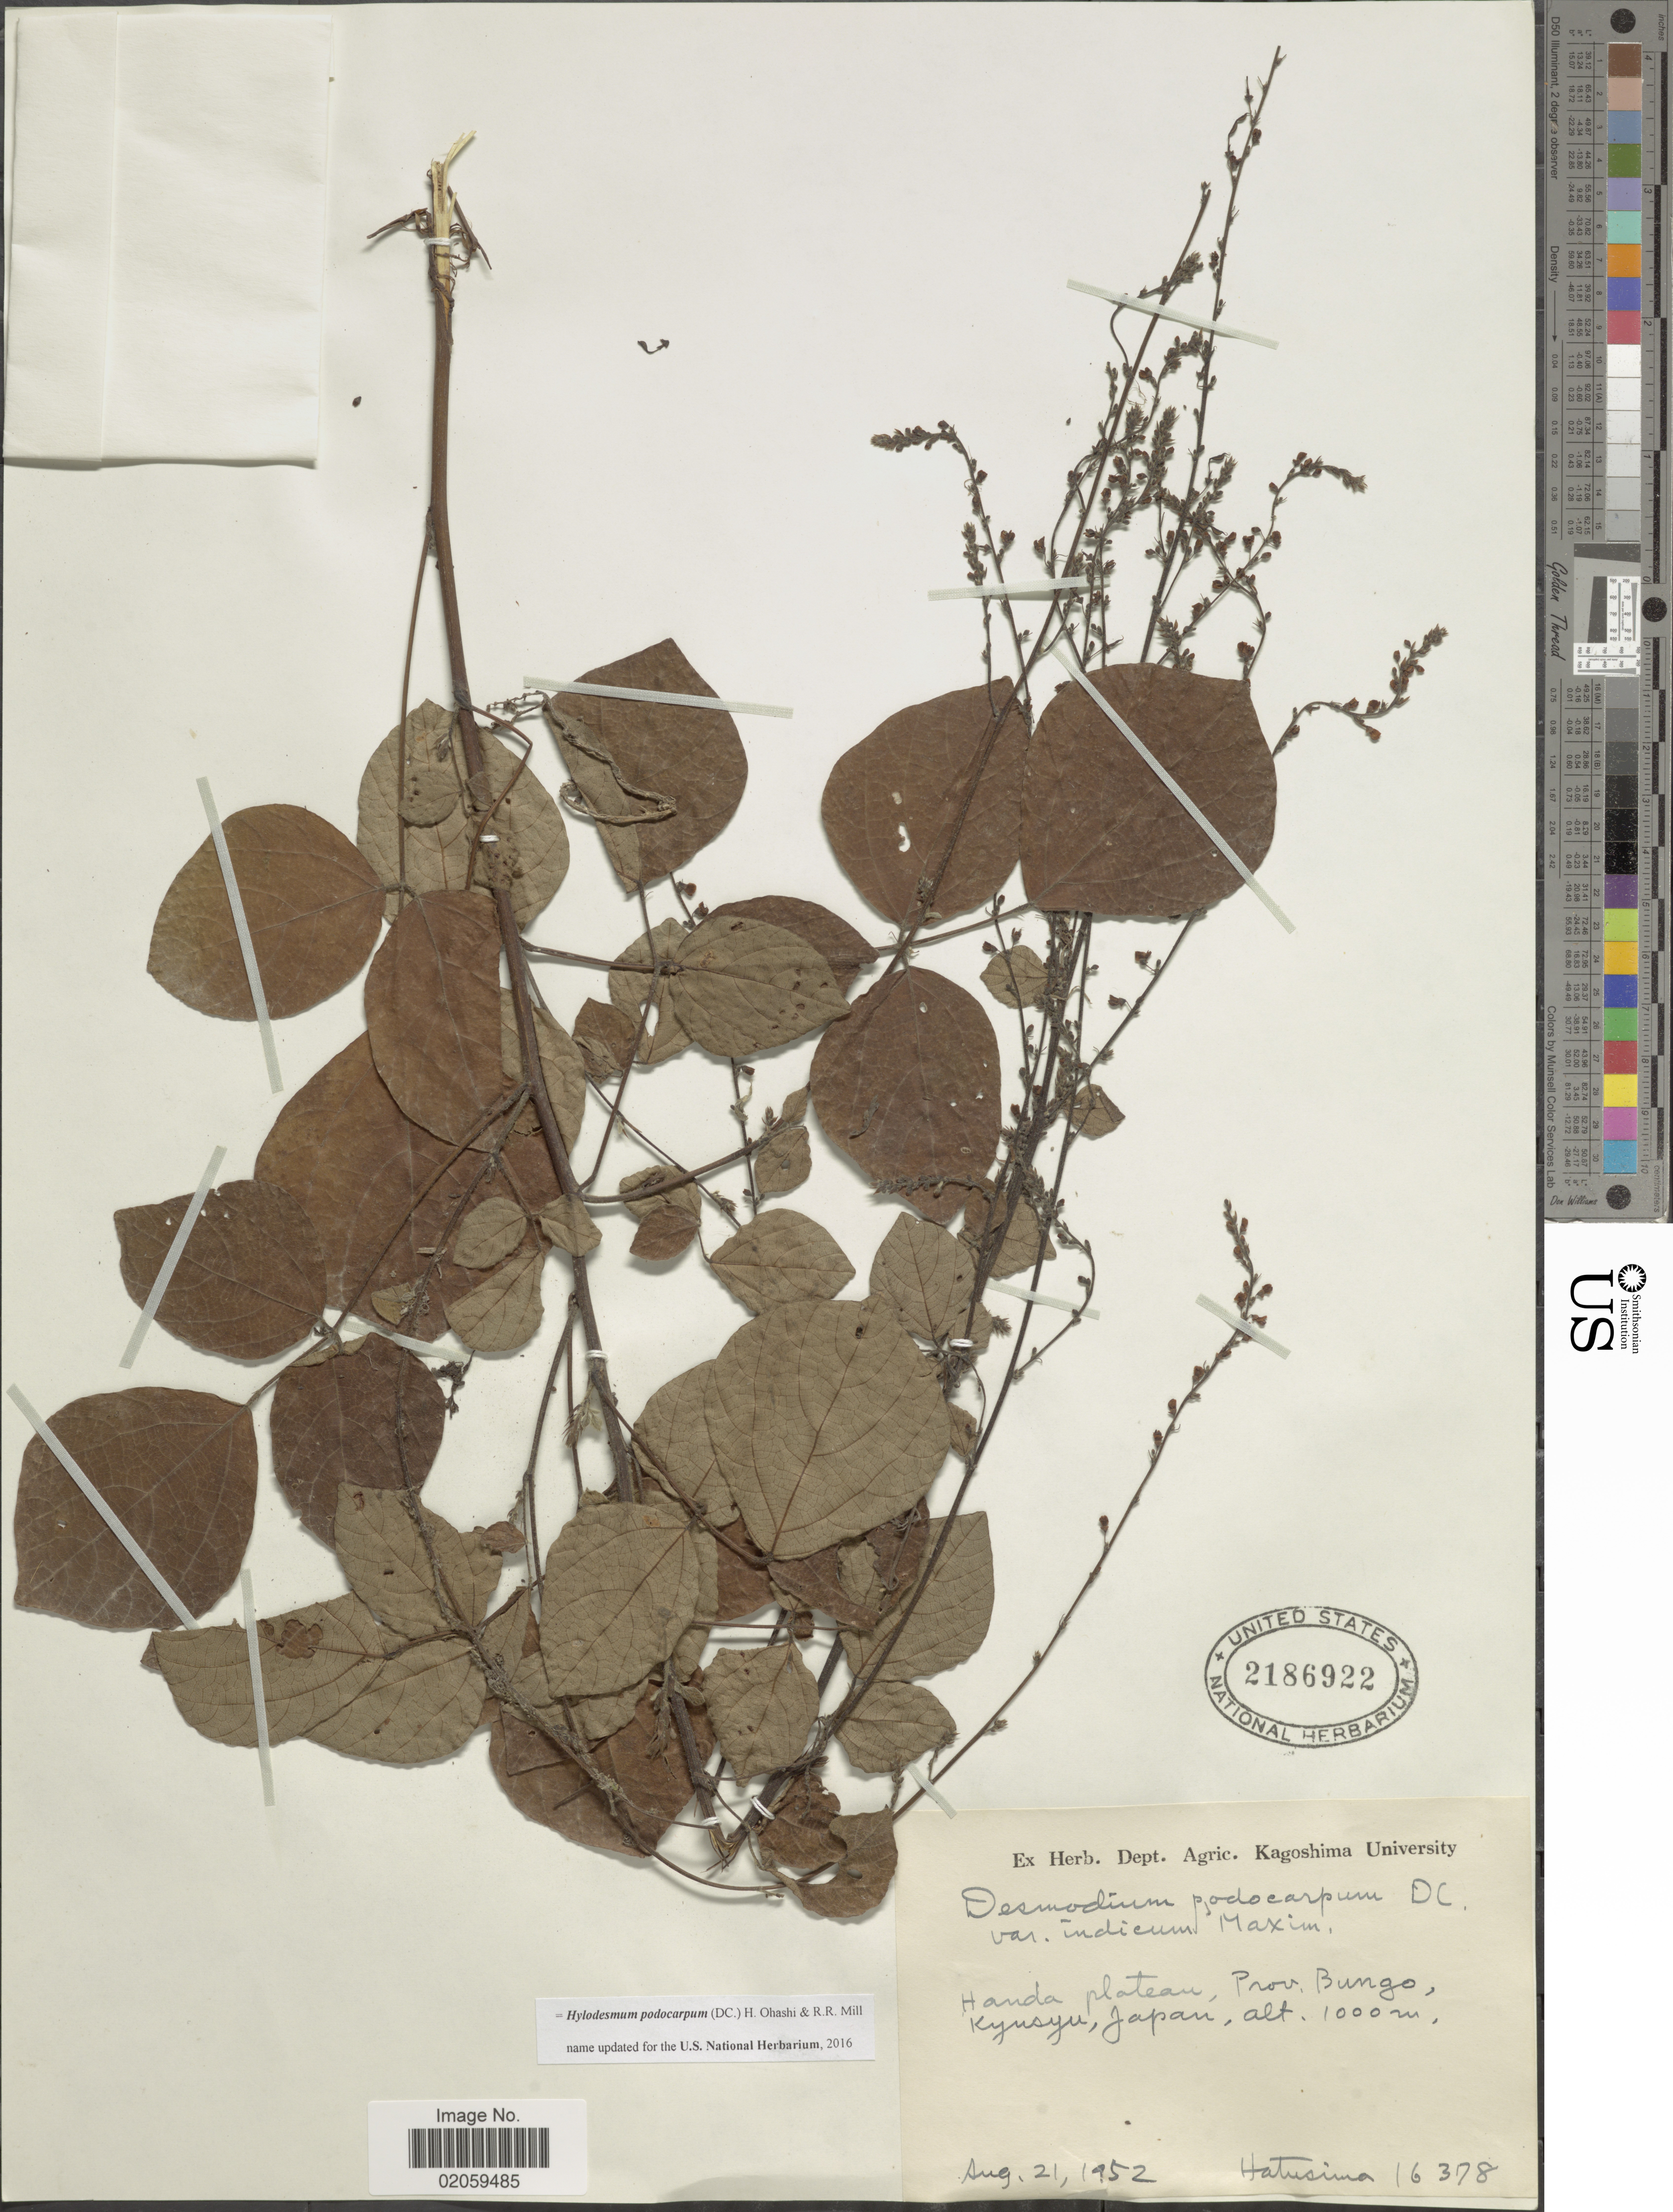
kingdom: Plantae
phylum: Tracheophyta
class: Magnoliopsida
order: Fabales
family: Fabaceae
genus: Hylodesmum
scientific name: Hylodesmum podocarpum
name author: (DC.) H. Ohashi & R.R. Mill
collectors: -. Hatusima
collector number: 16378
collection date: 1952-08-21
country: Japan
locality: Handa Plateau, Prov. Bungo, Kyusyu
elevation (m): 1000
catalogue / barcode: US 2186922